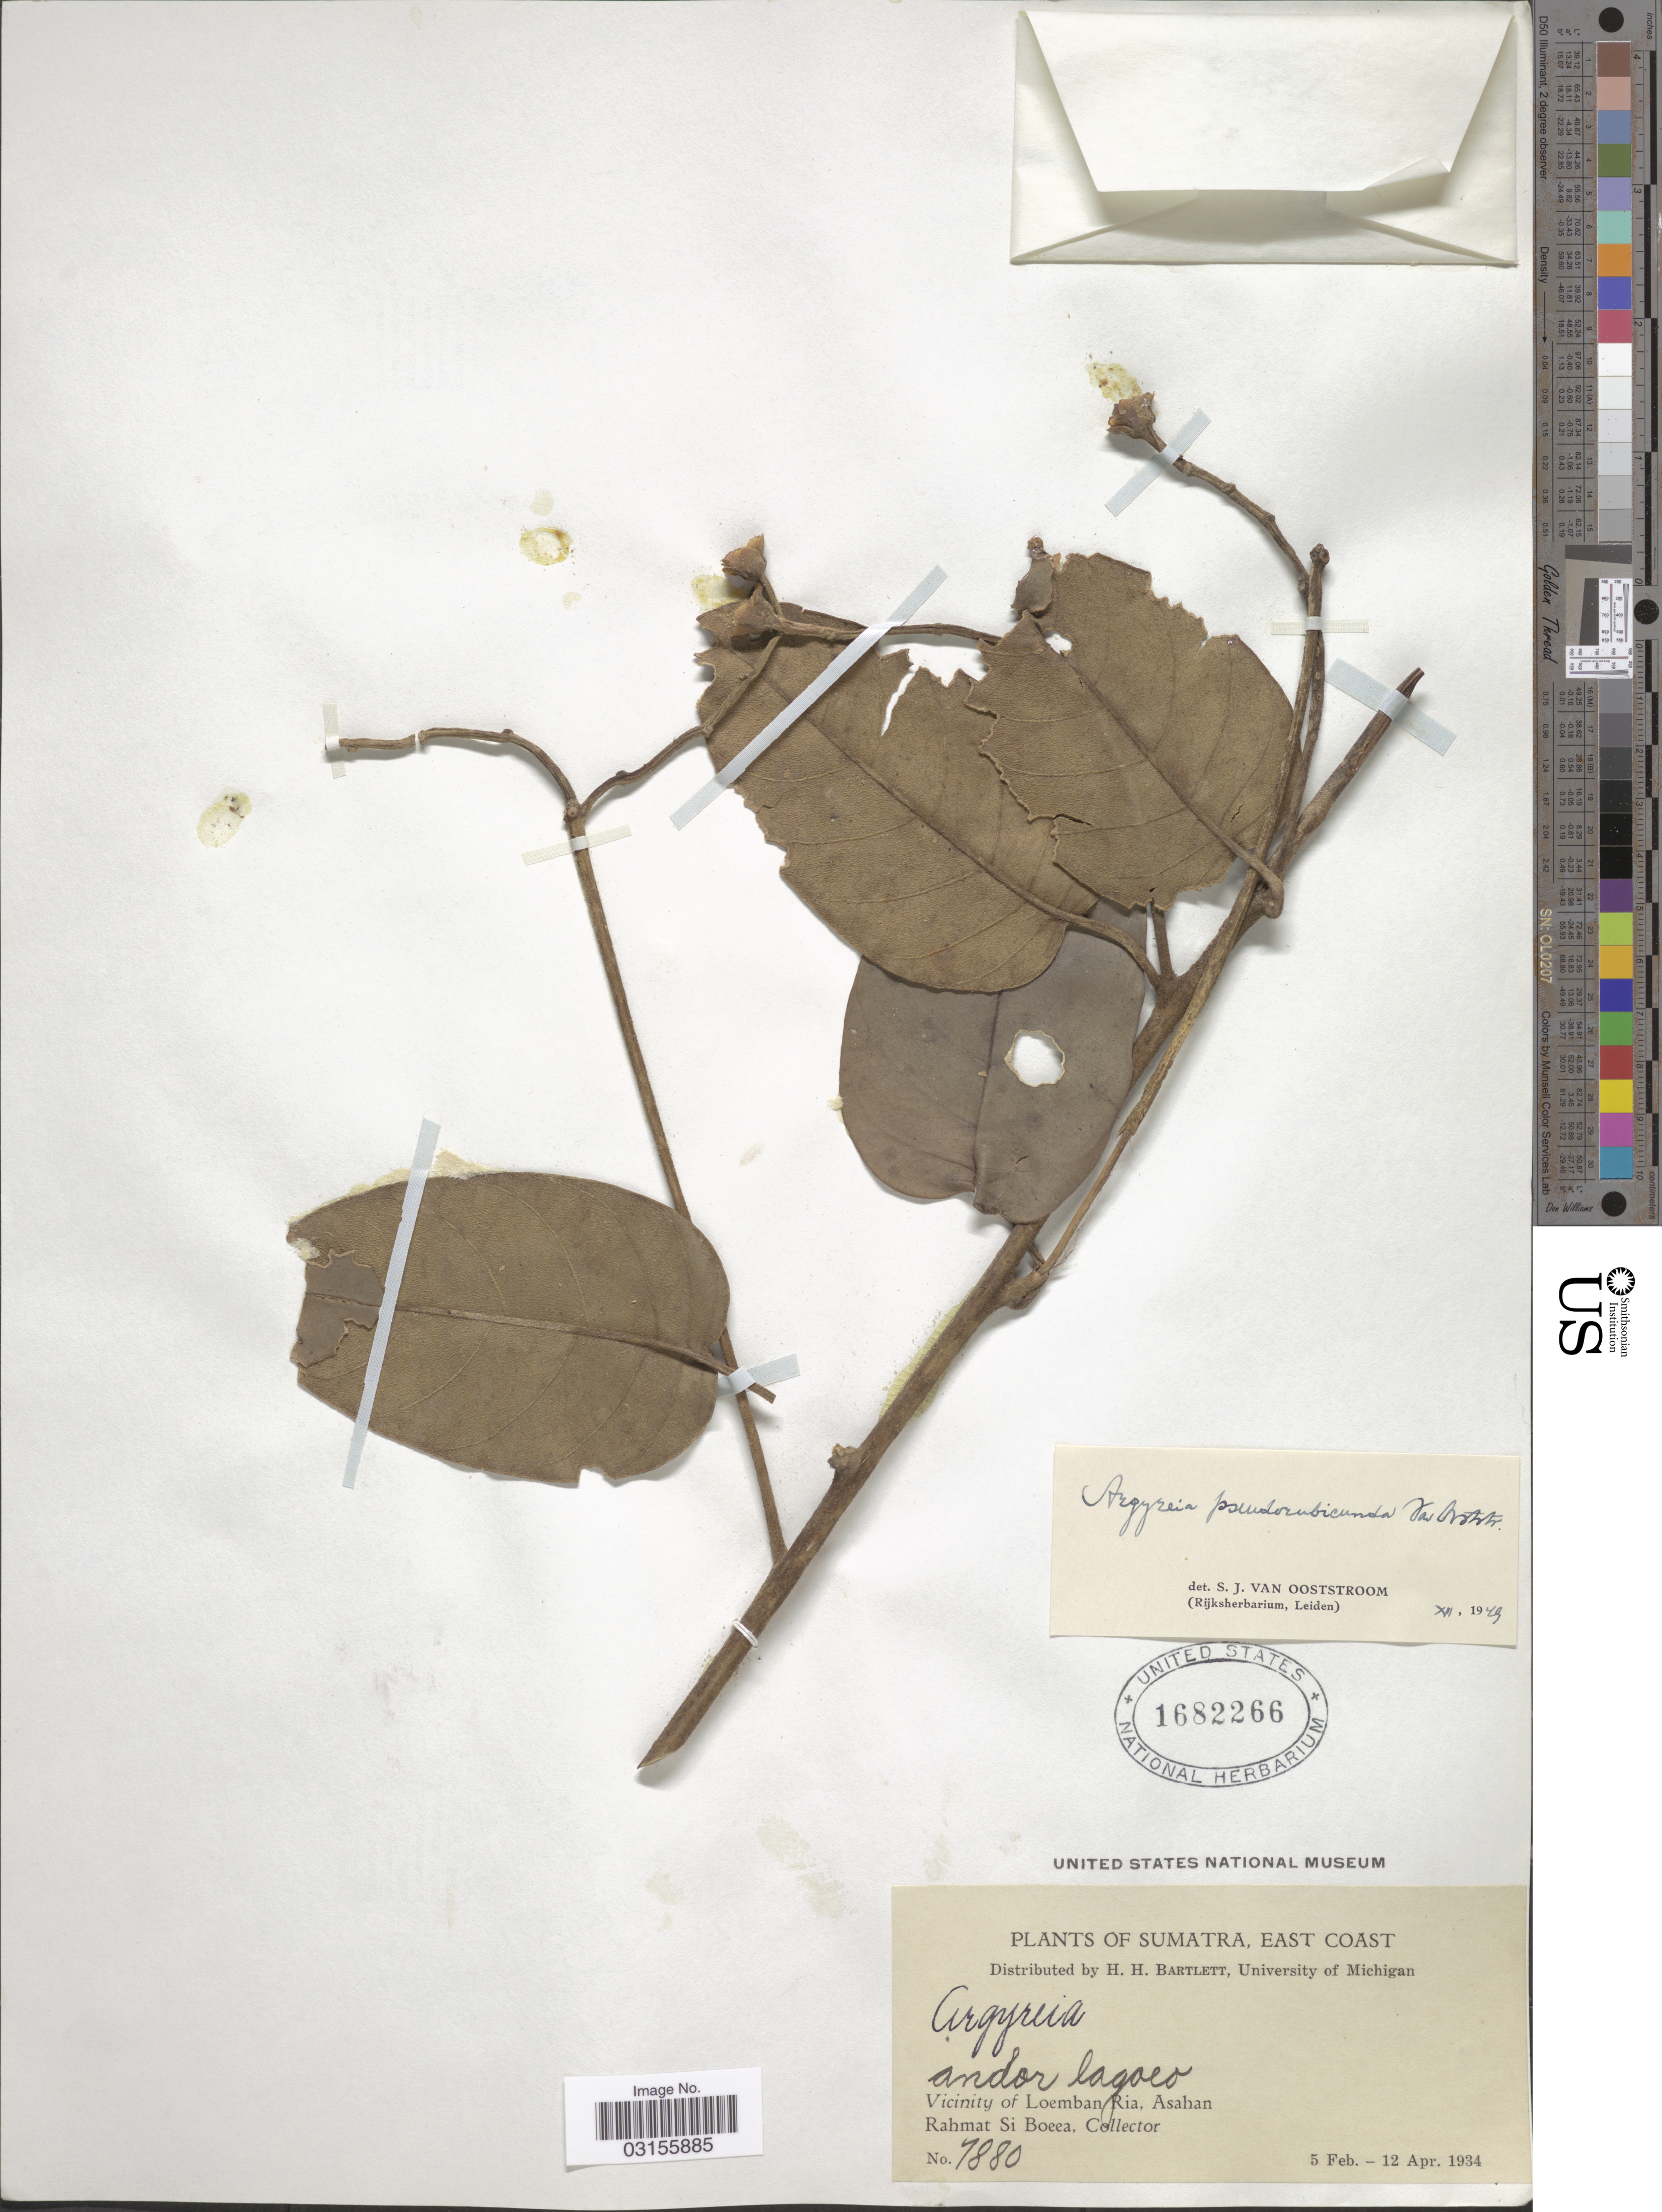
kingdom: Plantae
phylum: Tracheophyta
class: Magnoliopsida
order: Solanales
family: Convolvulaceae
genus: Argyreia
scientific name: Argyreia pseudorubicunda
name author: Ooststr.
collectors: Rahmat Si Boeea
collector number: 7880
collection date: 1934-02-05/1934-04-12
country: Indonesia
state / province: Sumatra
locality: East Coast. Vicinity of Loemban Ria, Asahan.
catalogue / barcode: US 1682266